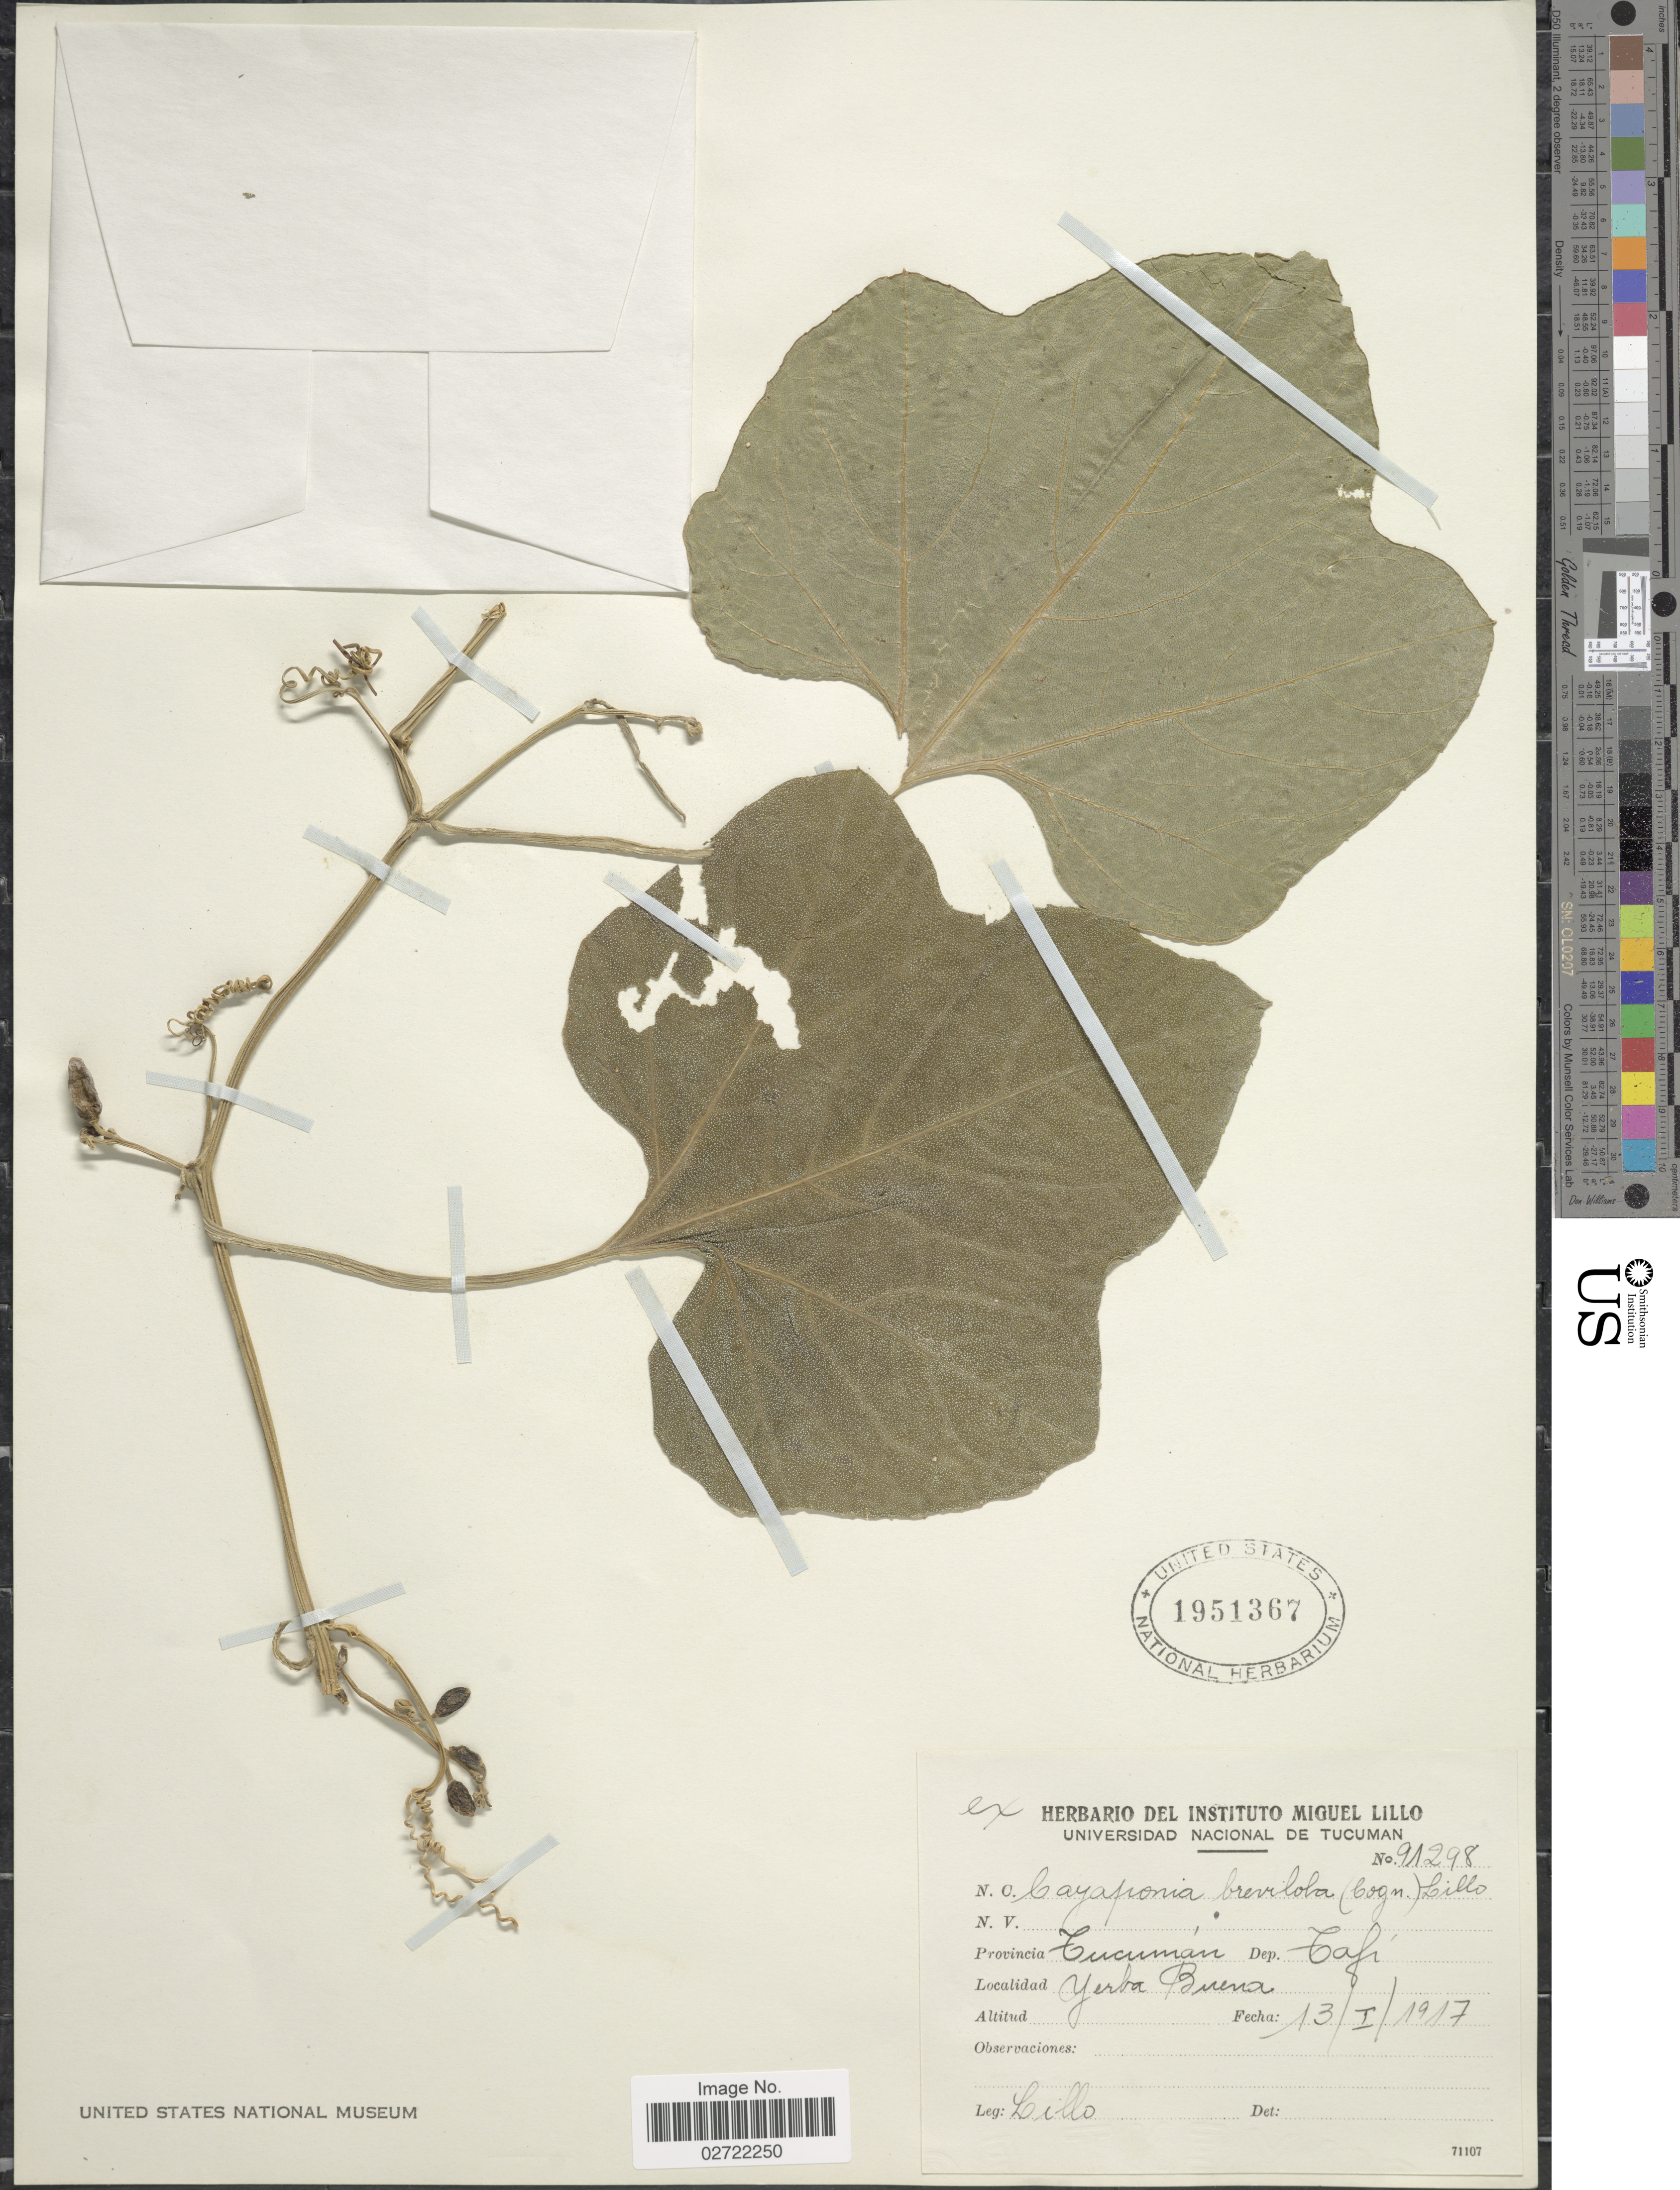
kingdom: Plantae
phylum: Tracheophyta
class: Magnoliopsida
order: Cucurbitales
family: Cucurbitaceae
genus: Cayaponia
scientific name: Cayaponia breviloba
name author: (Griseb. ex Cogn.) Pozner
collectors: M. Lillo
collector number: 91298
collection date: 1917-01-13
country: Argentina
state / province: Tucuman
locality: Dep. Cafí. Yerba Buena.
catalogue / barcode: US 1951367